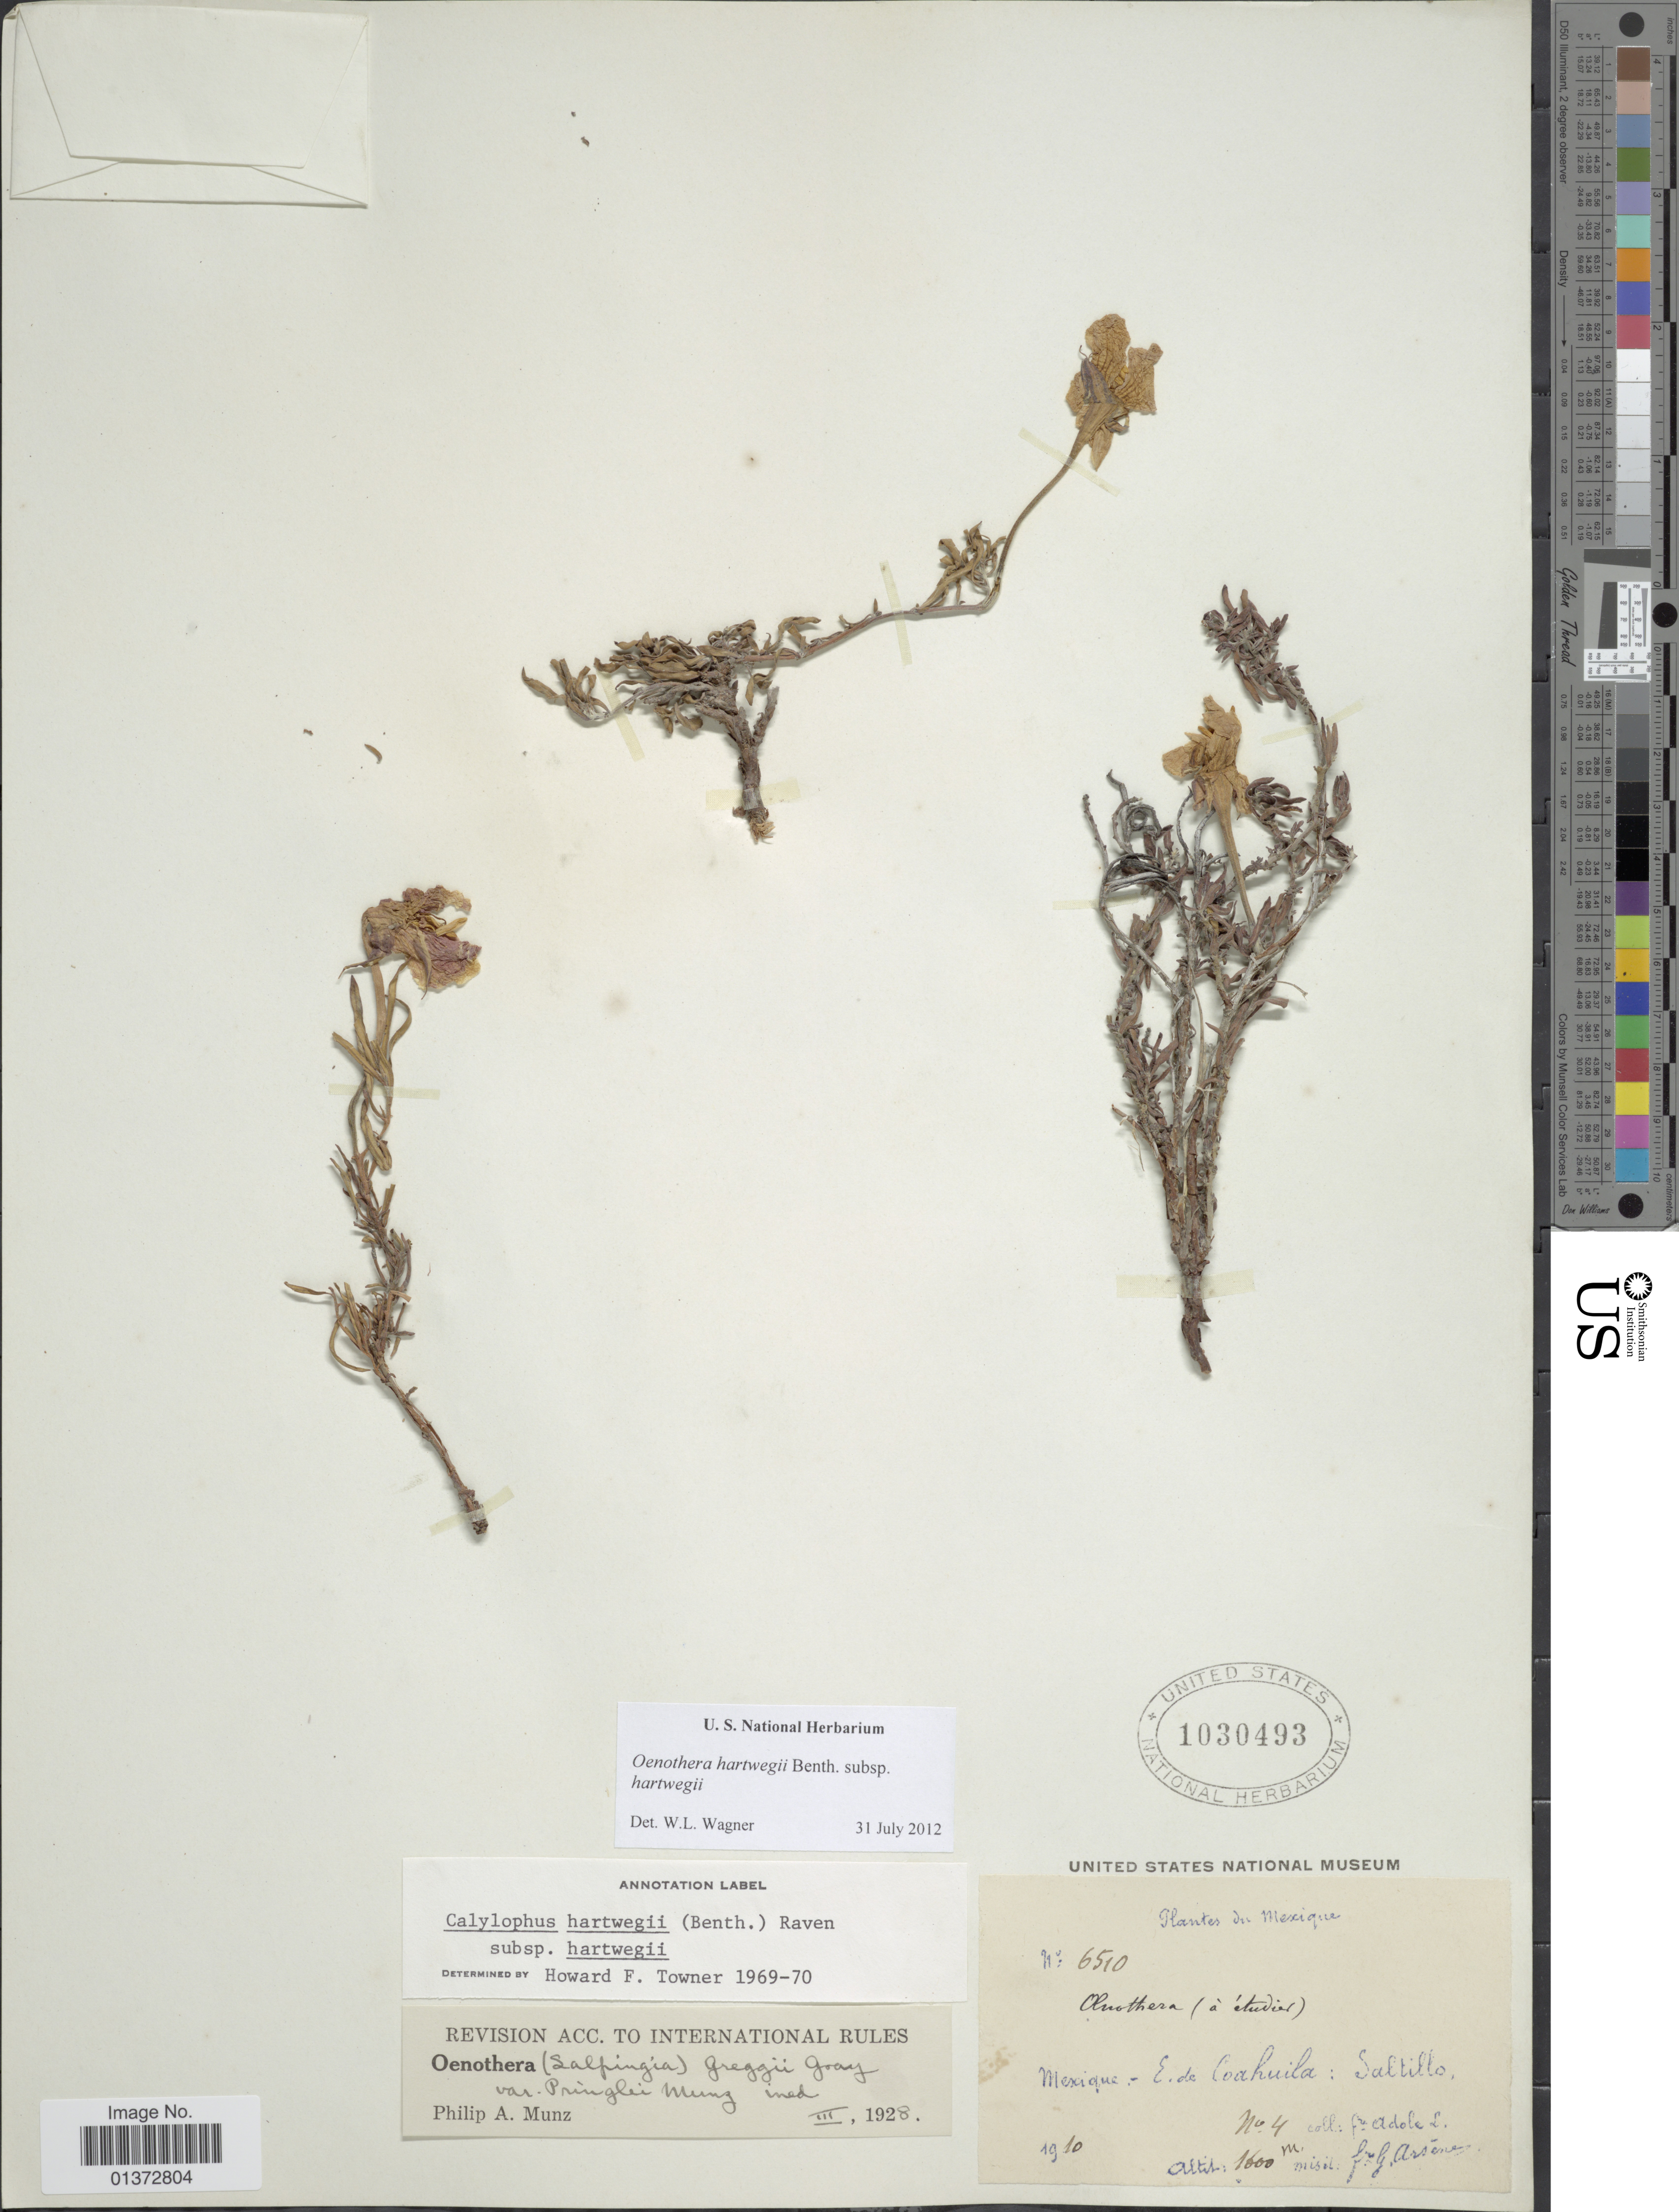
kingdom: Plantae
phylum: Tracheophyta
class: Magnoliopsida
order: Myrtales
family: Onagraceae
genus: Oenothera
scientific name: Oenothera hartwegii subsp. hartwegii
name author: Benth.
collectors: Bro. Adole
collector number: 4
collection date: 1910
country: Mexico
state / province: Coahuila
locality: E. de Coahuila: Saltillo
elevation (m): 1600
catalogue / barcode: US 1030493